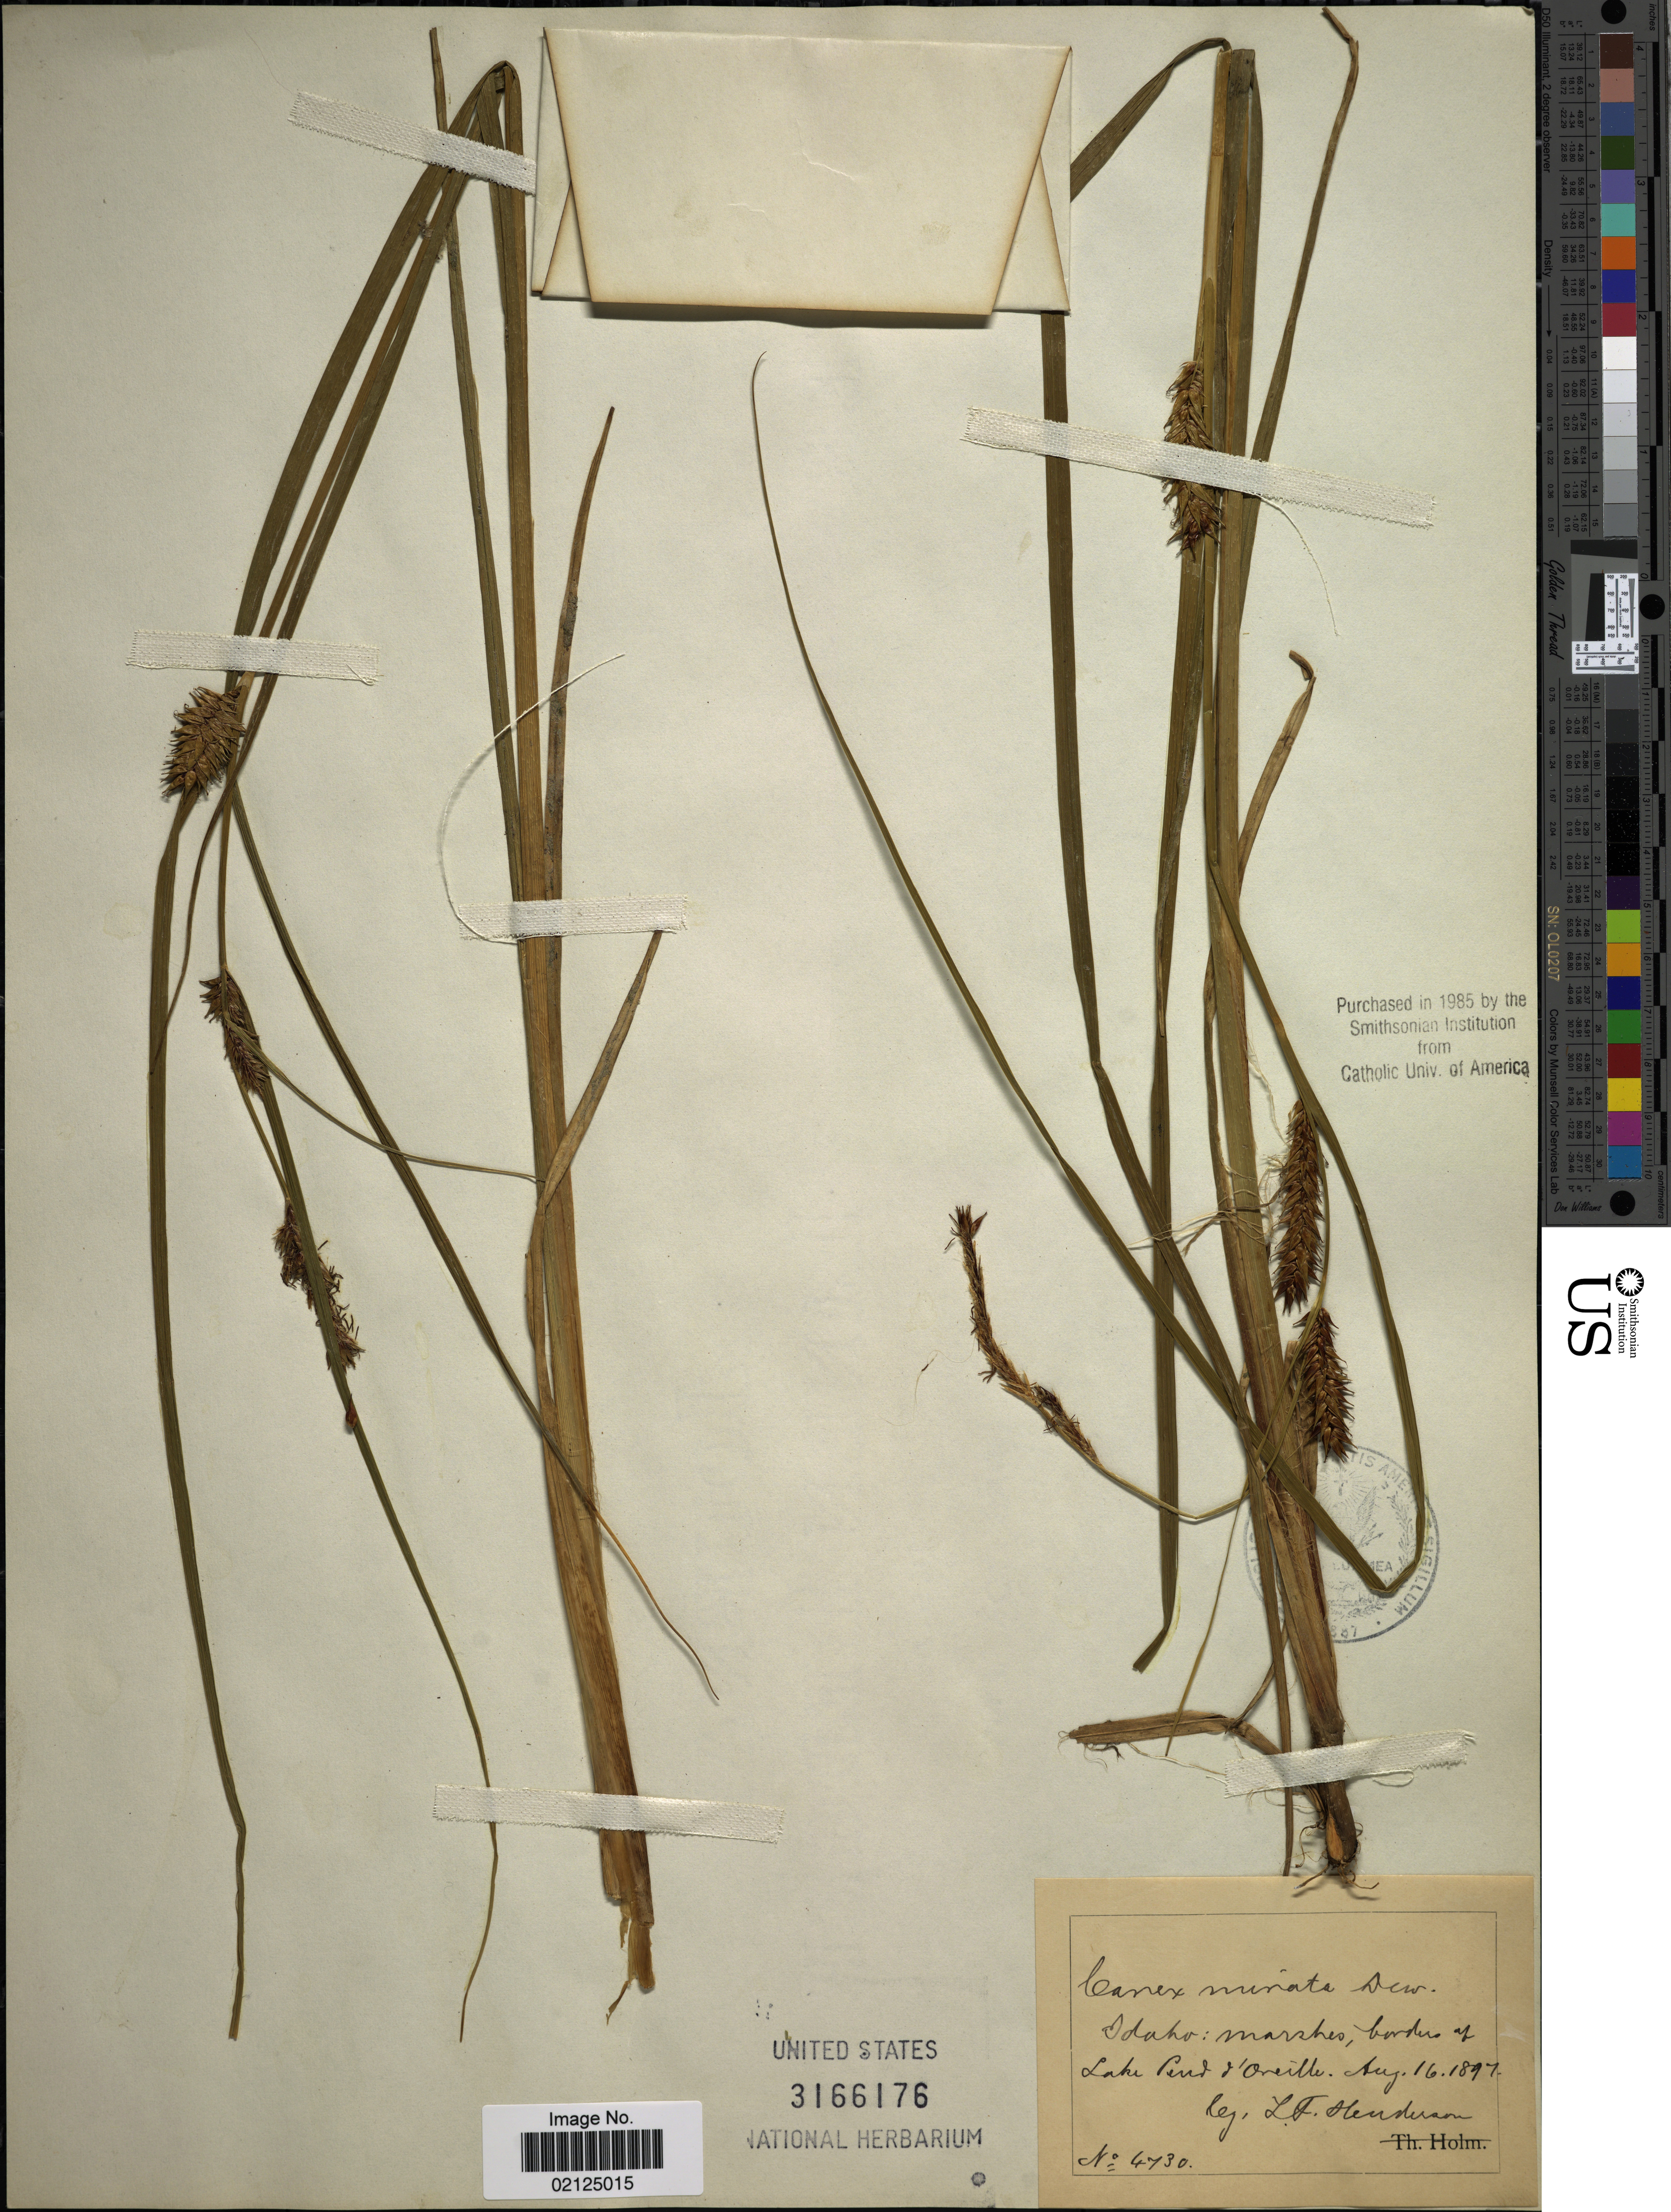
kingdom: Plantae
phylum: Tracheophyta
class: Liliopsida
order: Poales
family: Cyperaceae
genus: Carex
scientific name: Carex exsiccata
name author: L.H. Bailey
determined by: Strong, Mark T., (BOT), Smithsonian Institution - National Museum of Natural History (UNITED STATES)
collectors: L. Henderson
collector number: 4730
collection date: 1897-08-16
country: United States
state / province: Idaho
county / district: Bonner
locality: Borders of Lake Pond d'Oreille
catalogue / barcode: US 3166176